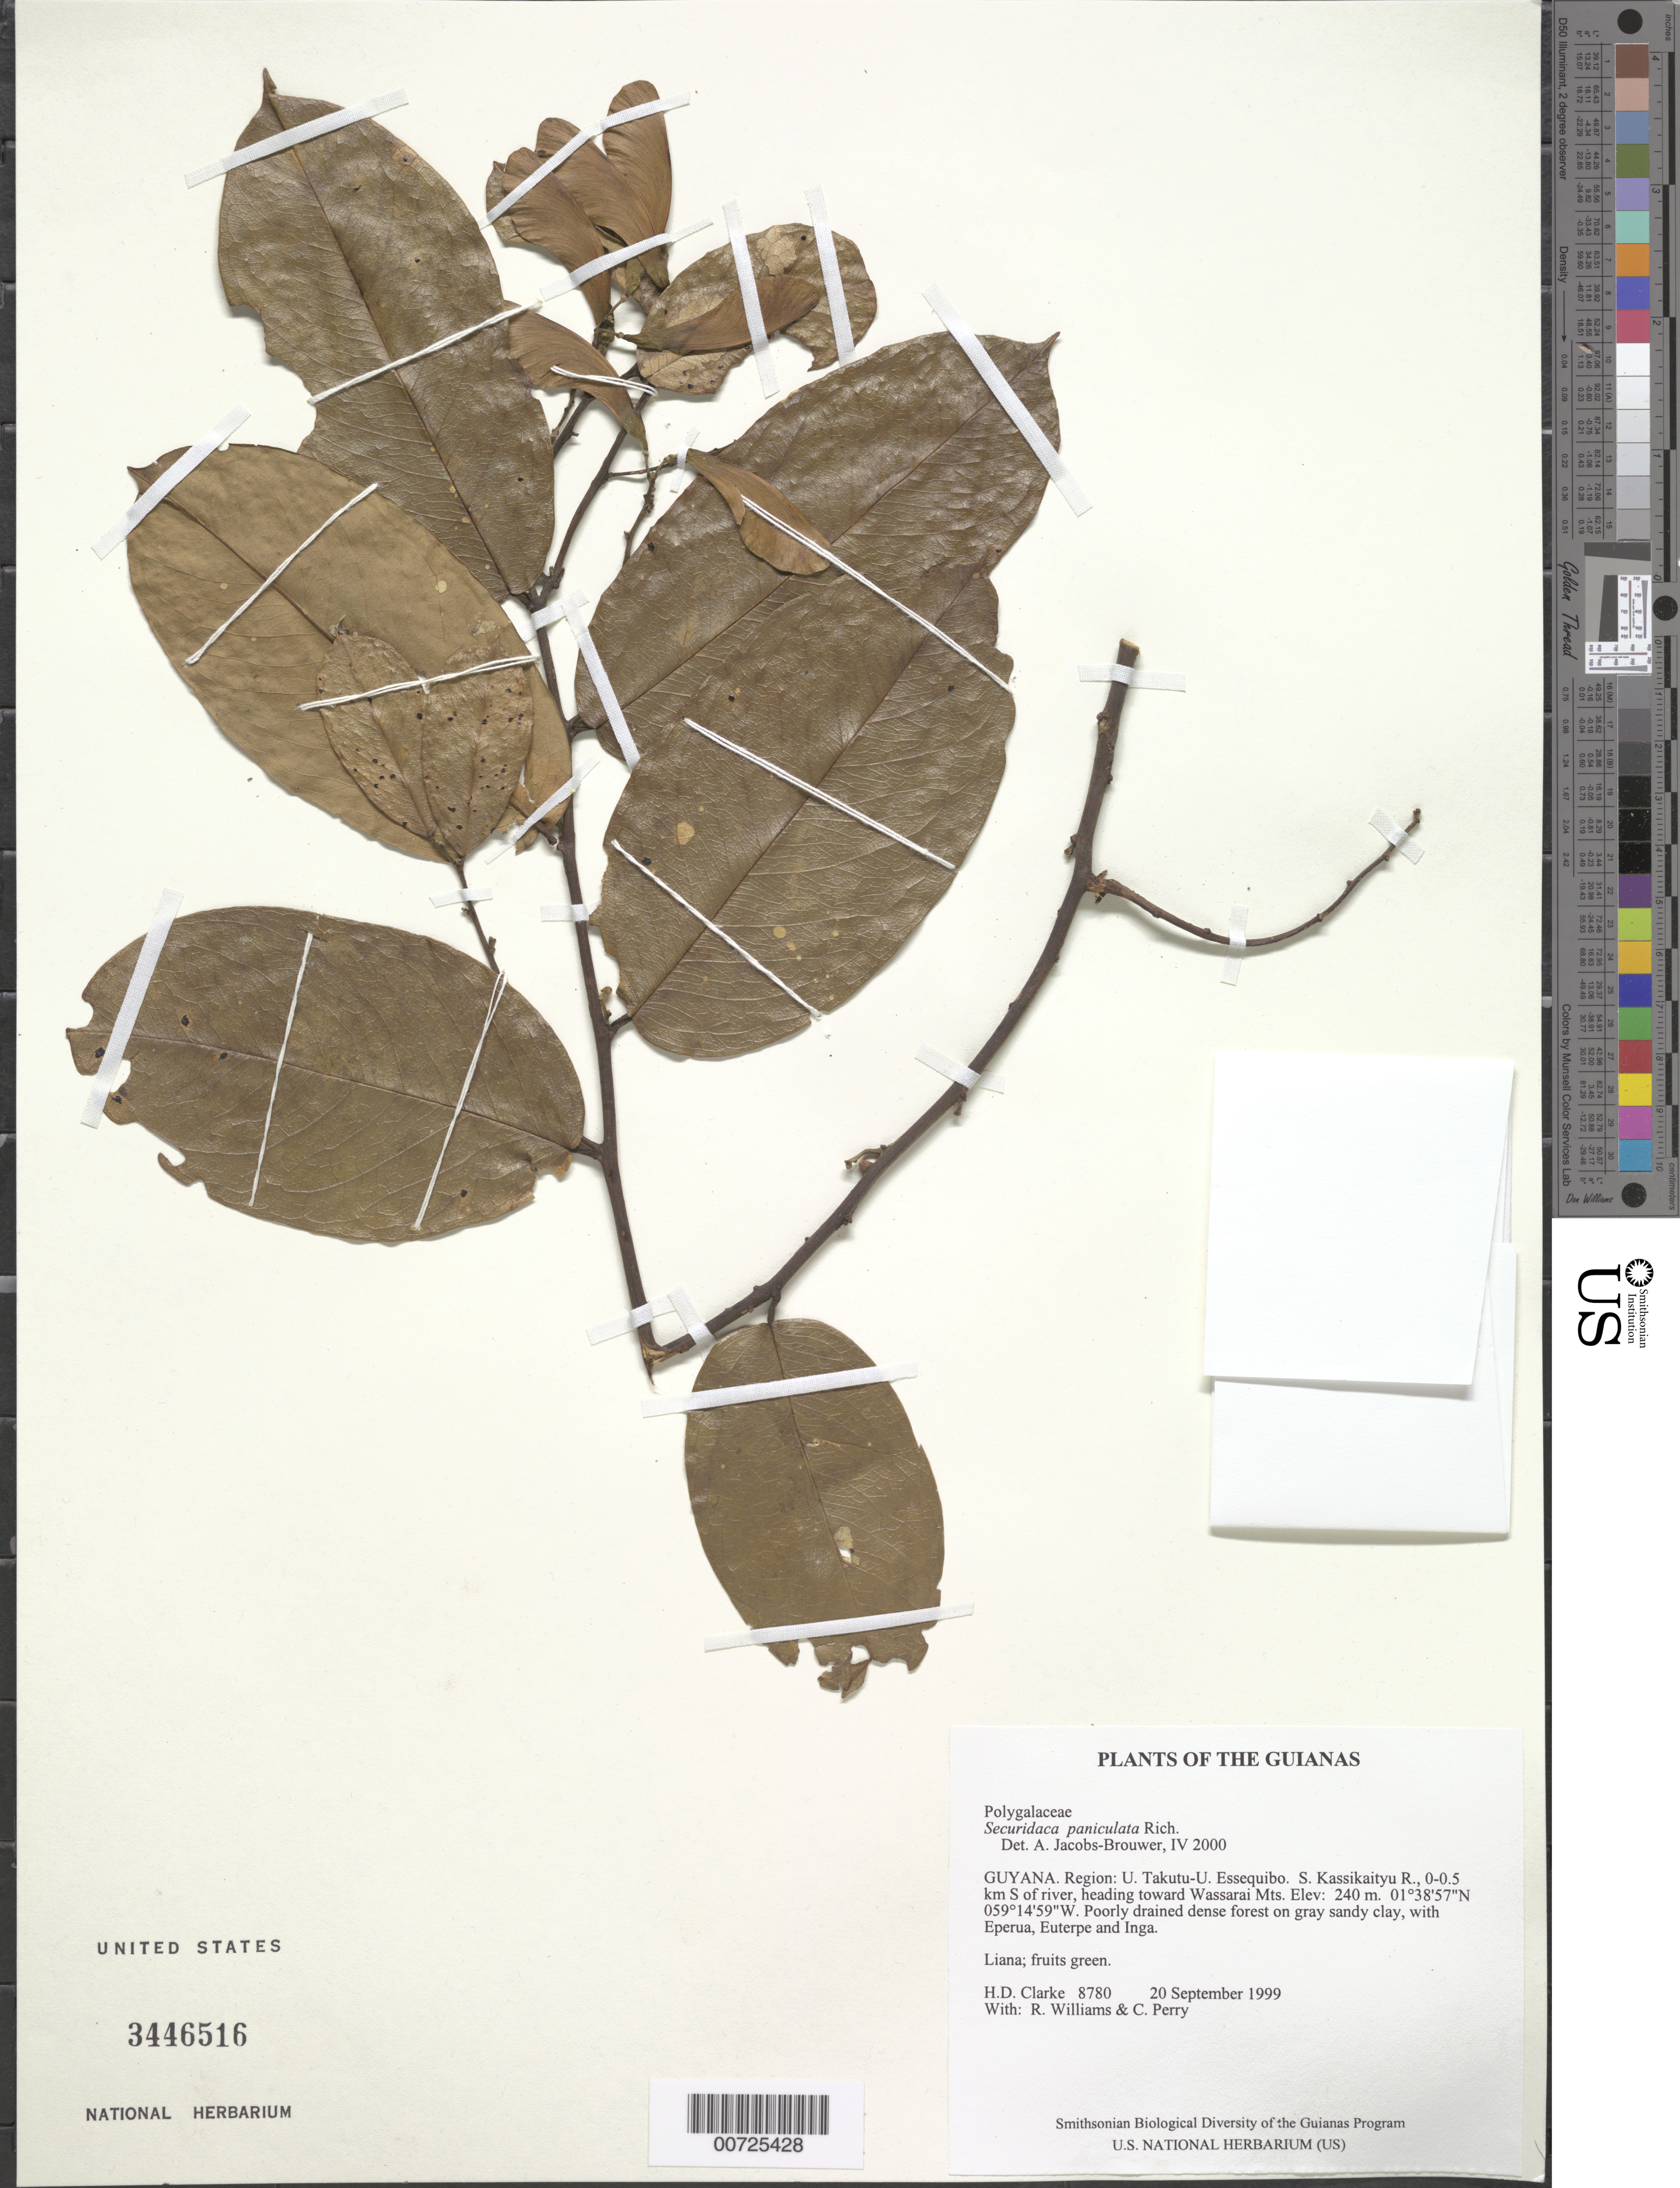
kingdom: Plantae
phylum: Tracheophyta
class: Magnoliopsida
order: Fabales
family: Polygalaceae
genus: Securidaca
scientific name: Securidaca paniculata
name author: Rich.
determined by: Jacobs-Brouwer, A.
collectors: H. D. Clarke, R. Williams & C. Perry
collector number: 8780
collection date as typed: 20 September 1999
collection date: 1999-09-20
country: Guyana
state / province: U. Takutu-U. Essequibo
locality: S. Kassikaityu R., 0-0.5 km S of river, heading toward Wassarai Mts.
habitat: Poorly drained dense forest on gray sandy clay, with Eperua, Euterpe and Inga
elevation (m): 240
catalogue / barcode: US 3446516